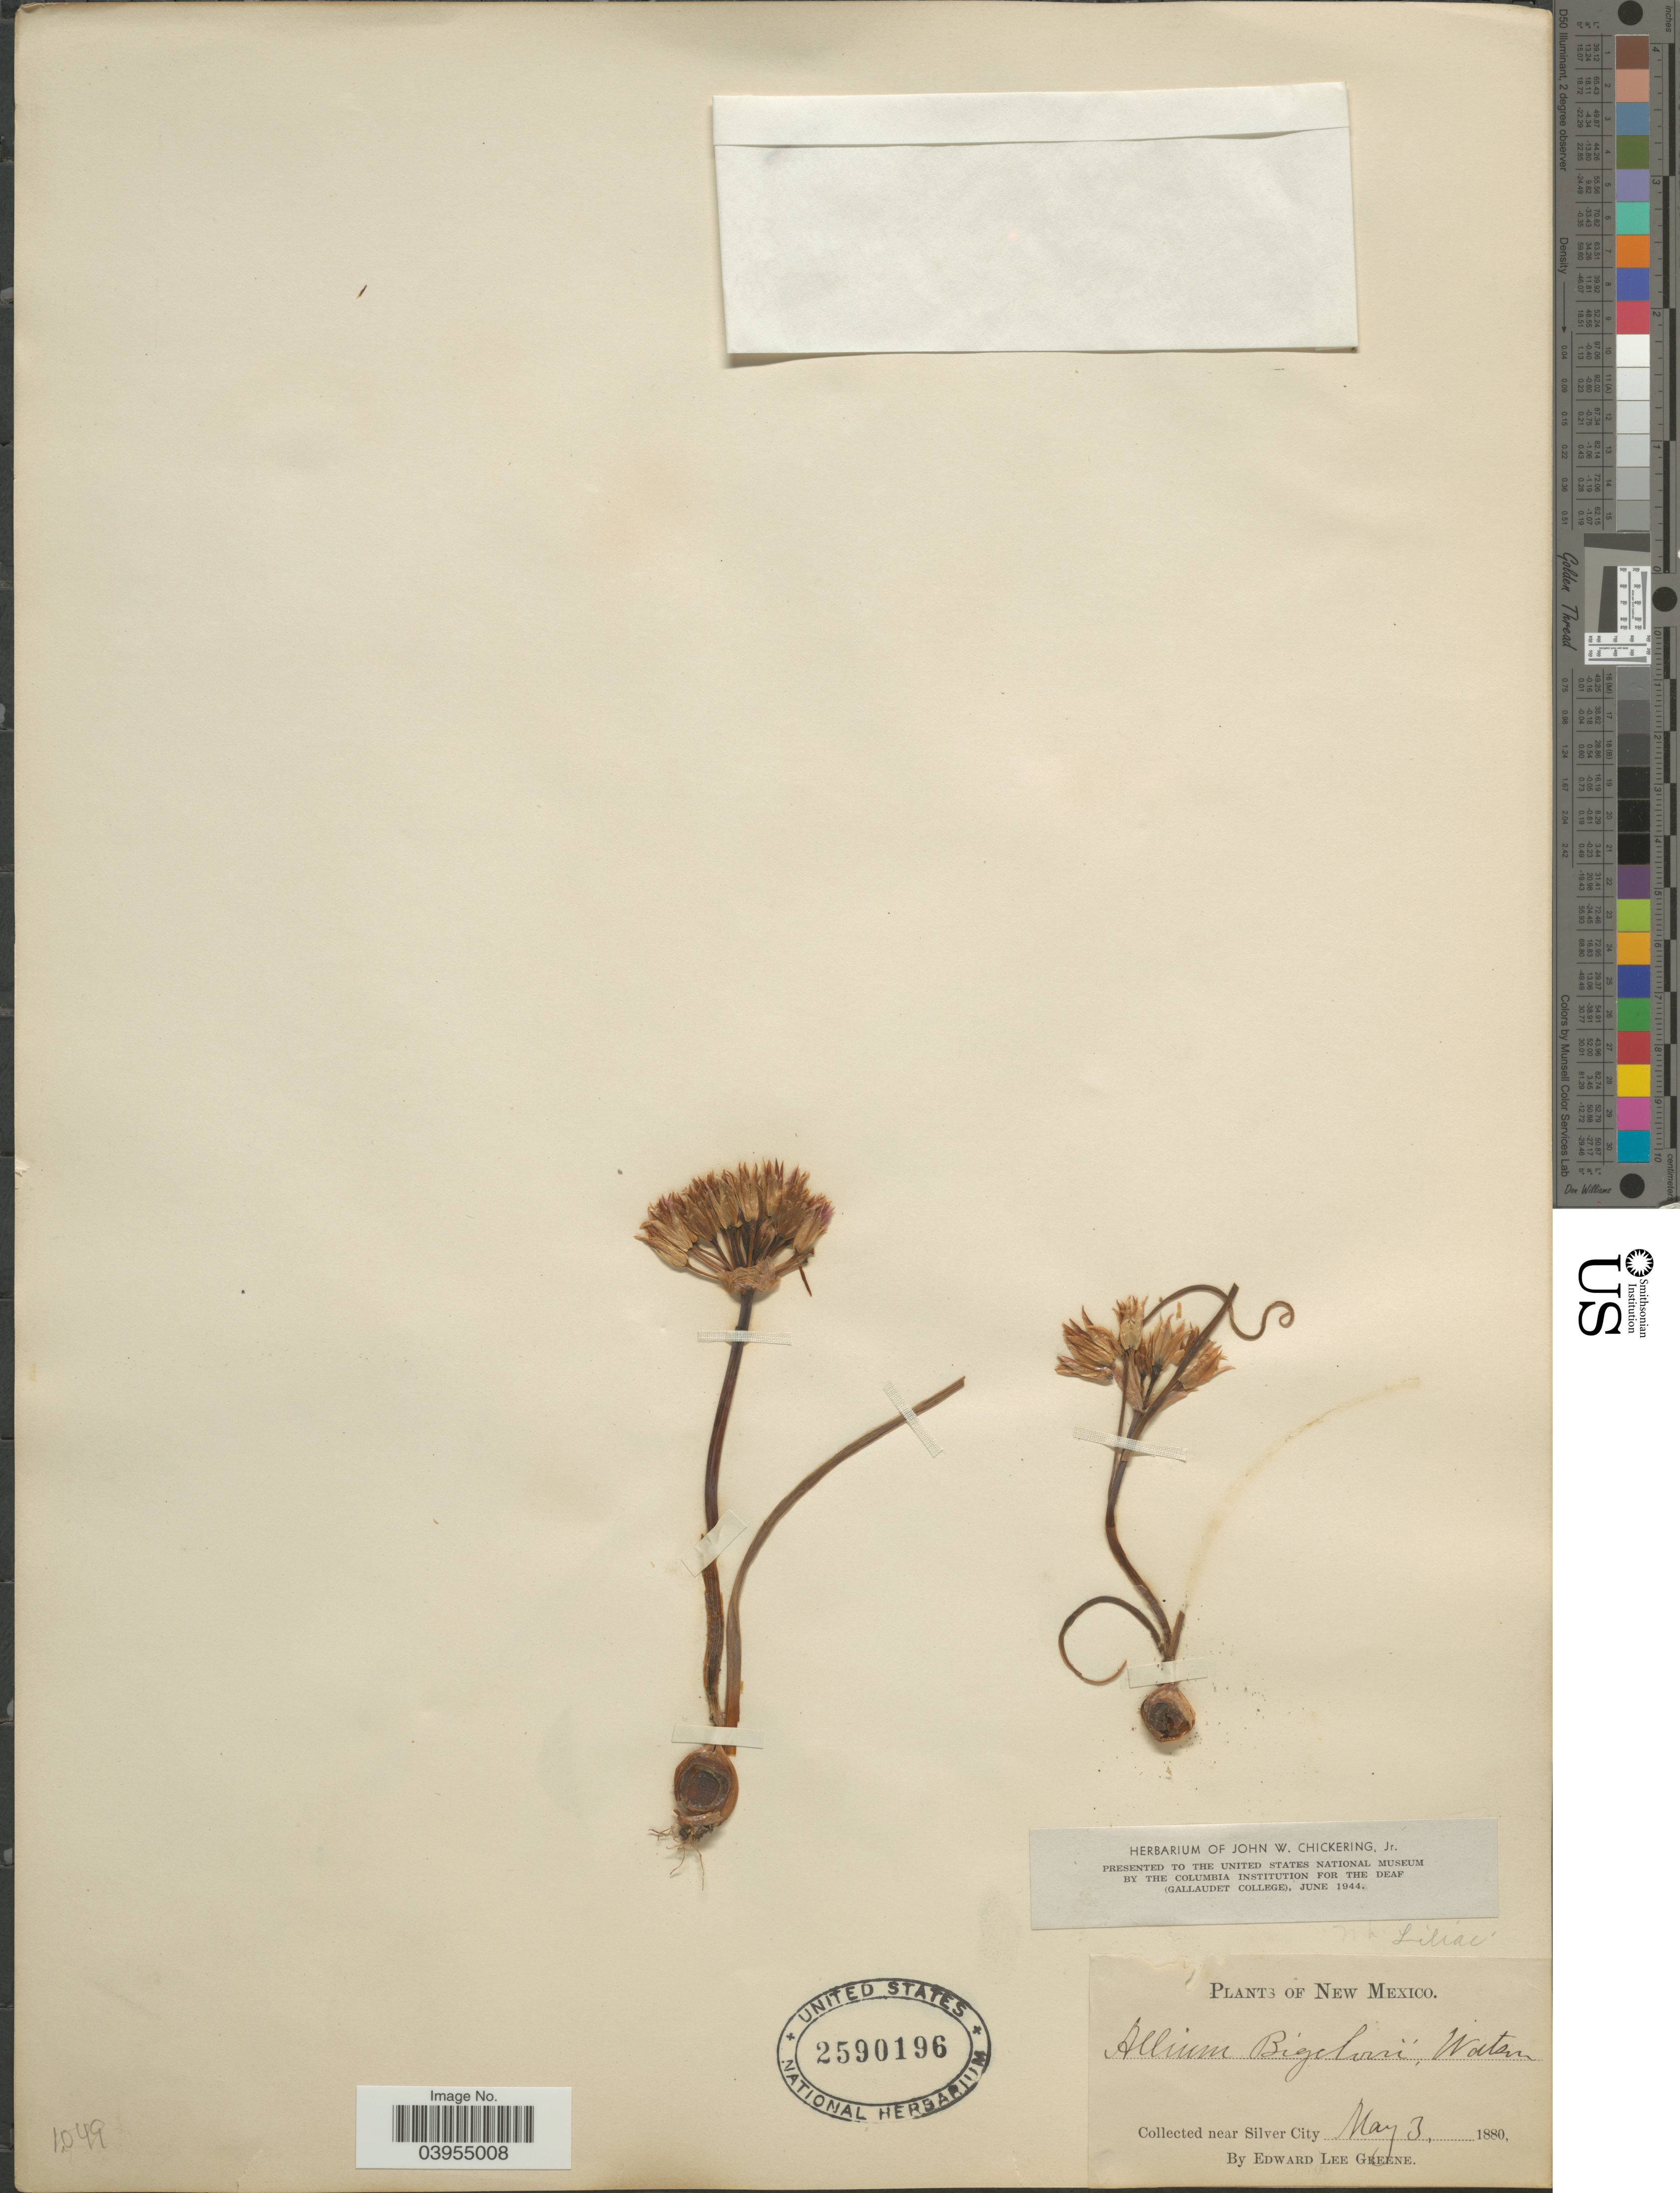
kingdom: Plantae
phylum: Tracheophyta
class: Liliopsida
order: Asparagales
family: Amaryllidaceae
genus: Allium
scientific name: Allium bigelovii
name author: (S. Watson) A.D. Grant & V.E. Grant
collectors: E. L. Greene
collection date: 1880-05-03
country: United States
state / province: New Mexico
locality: Near Silver City.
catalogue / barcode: US 2590196